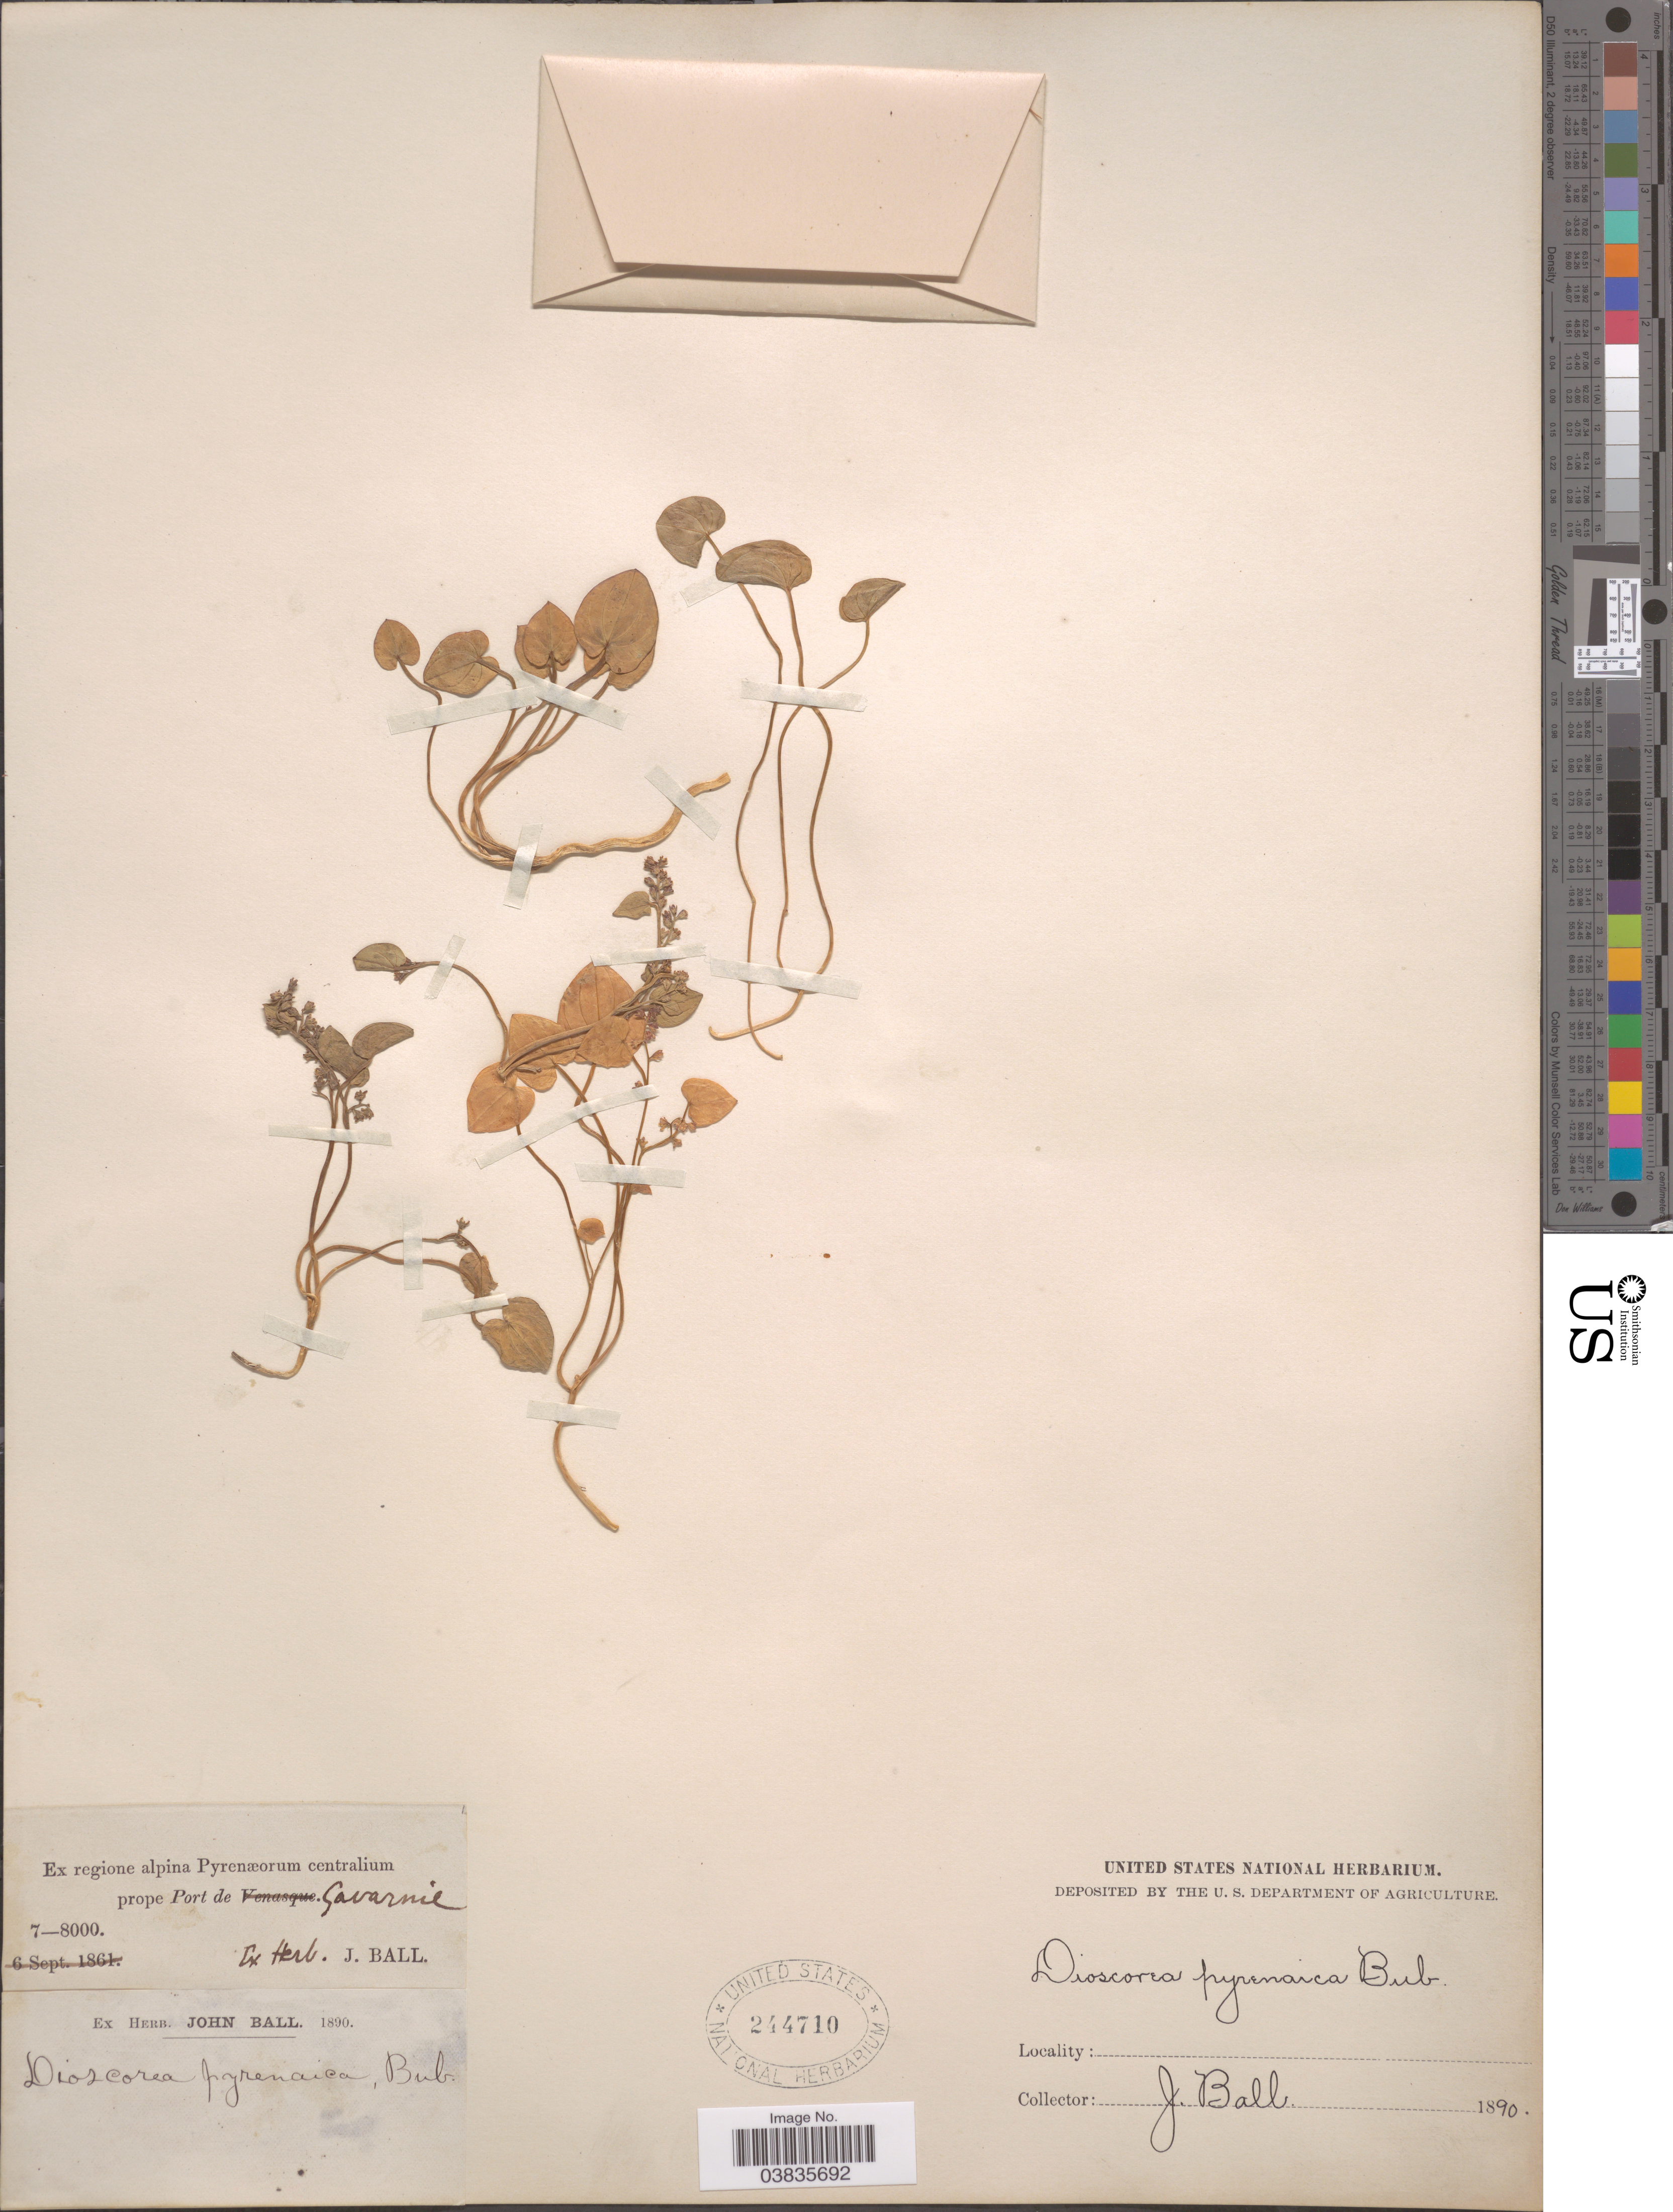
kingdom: Plantae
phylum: Tracheophyta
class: Liliopsida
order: Dioscoreales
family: Dioscoreaceae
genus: Dioscorea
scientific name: Dioscorea pyranaica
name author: Bubani & Bordere ex Gren.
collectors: J. Ball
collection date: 1890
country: France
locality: Ex regione alpina Pyrenæorum centralium prope Port de Gavarnie.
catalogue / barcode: US 244710